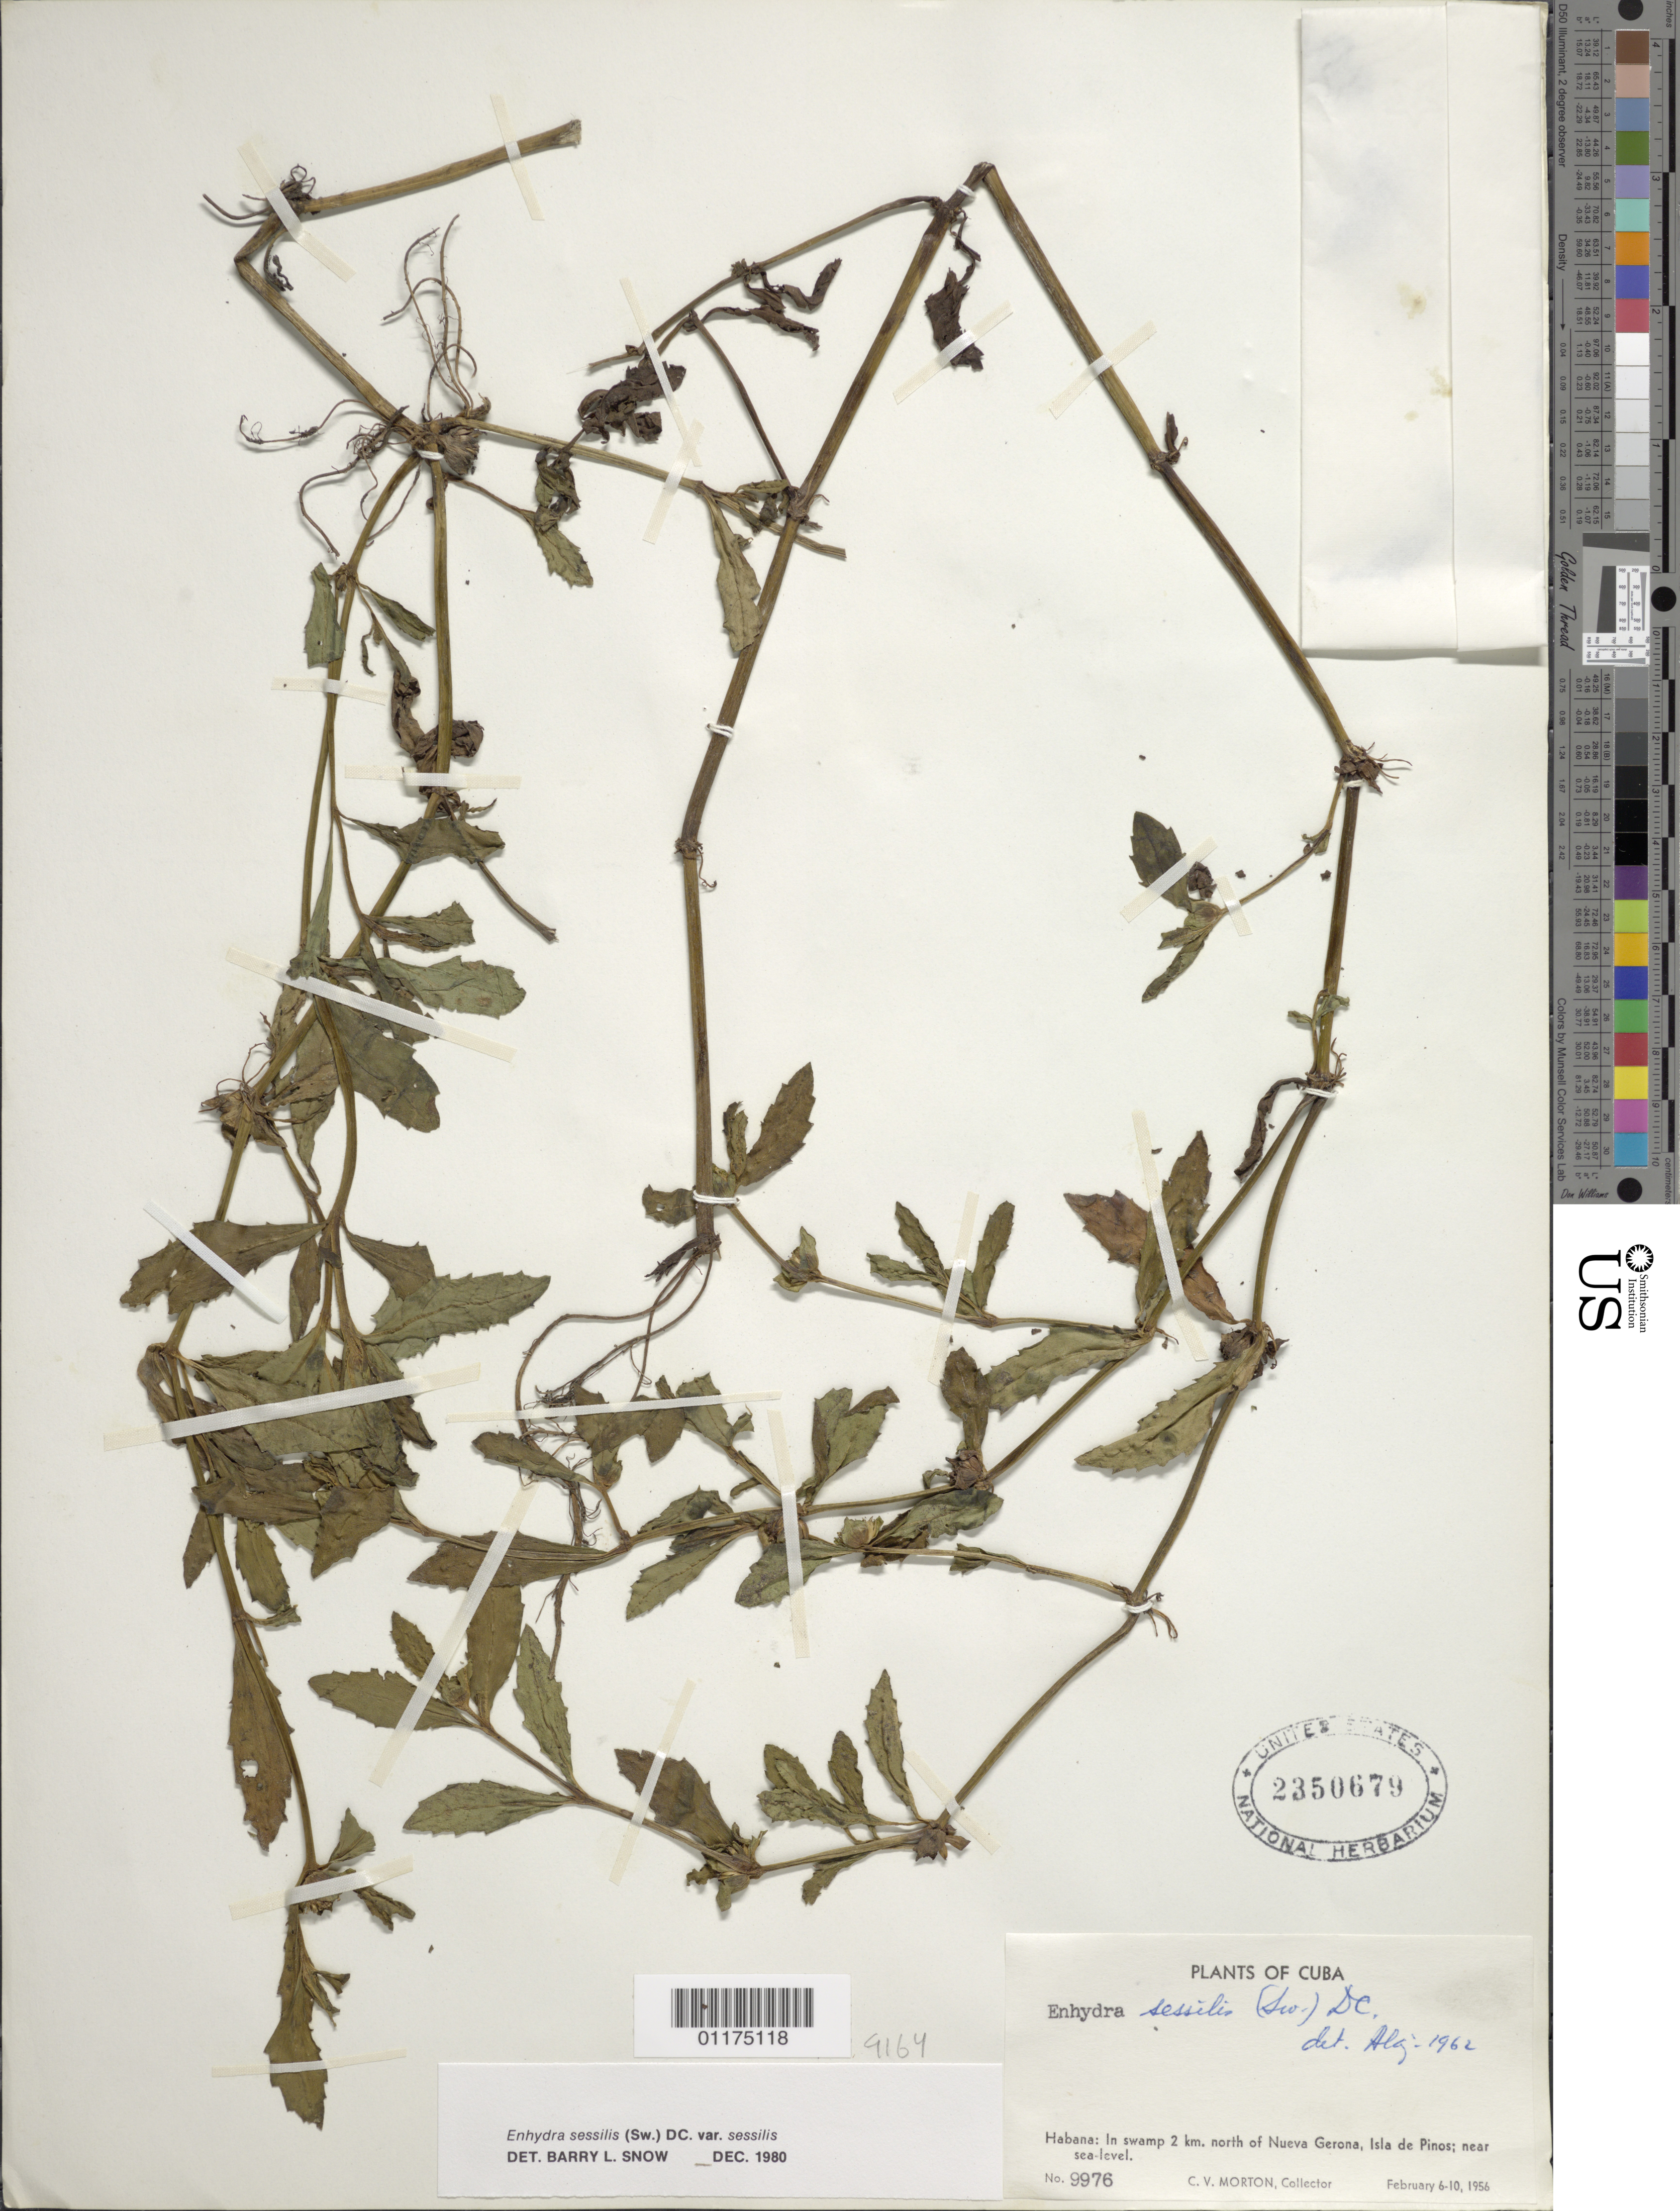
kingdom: Plantae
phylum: Tracheophyta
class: Magnoliopsida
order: Asterales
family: Asteraceae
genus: Enhydra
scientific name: Enhydra sessilis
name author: (Sw.) DC.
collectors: C. V. Morton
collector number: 9976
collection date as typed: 06 Feb 1956 to 10 Feb 1956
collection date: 1956-02-06/1956-02-10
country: Cuba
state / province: Isla de la Juventud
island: Isla de la Juventud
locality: Habana: In swamp 2 km. north of Nueva Gerona,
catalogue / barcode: US 2350679